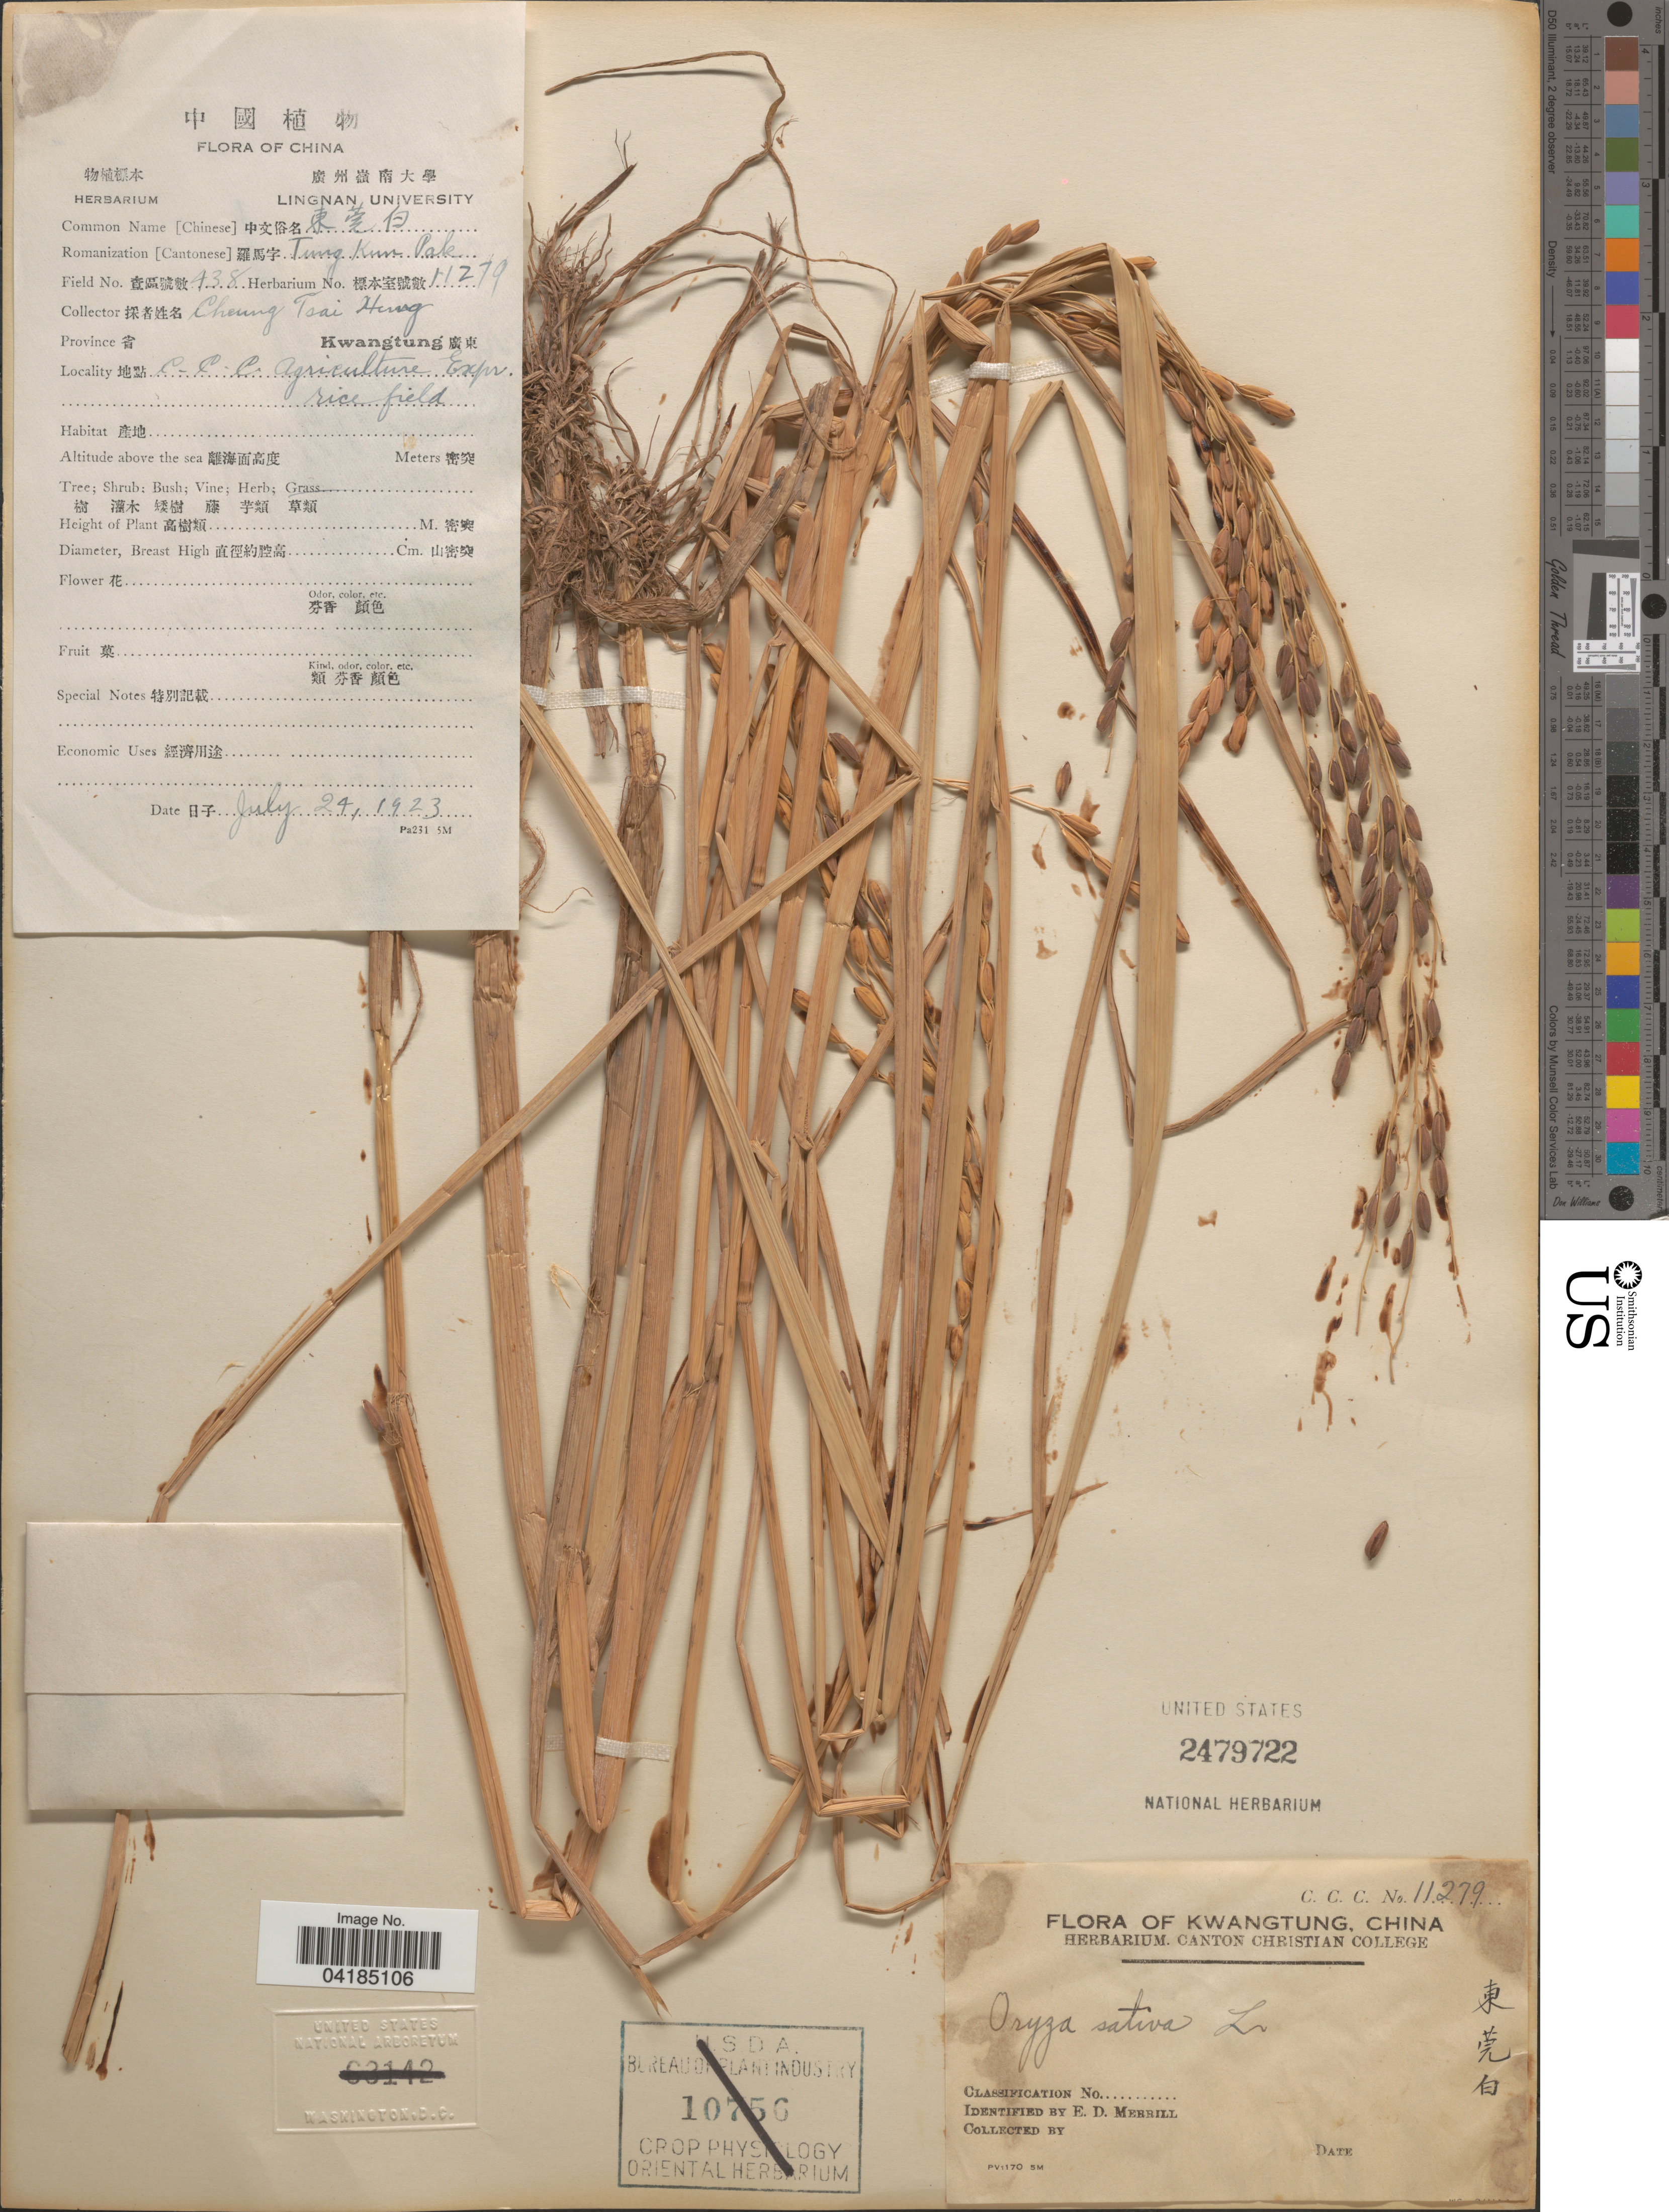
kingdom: Plantae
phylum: Tracheophyta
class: Liliopsida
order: Poales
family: Poaceae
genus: Oryza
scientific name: Oryza sativa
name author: L.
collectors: Cheung Tsai Hung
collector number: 438/11279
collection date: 1923-07-24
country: China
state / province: Guangdong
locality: Province Kwangtung. X. C.C.C. Agriculture Expr. rice field.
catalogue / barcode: US 2479722